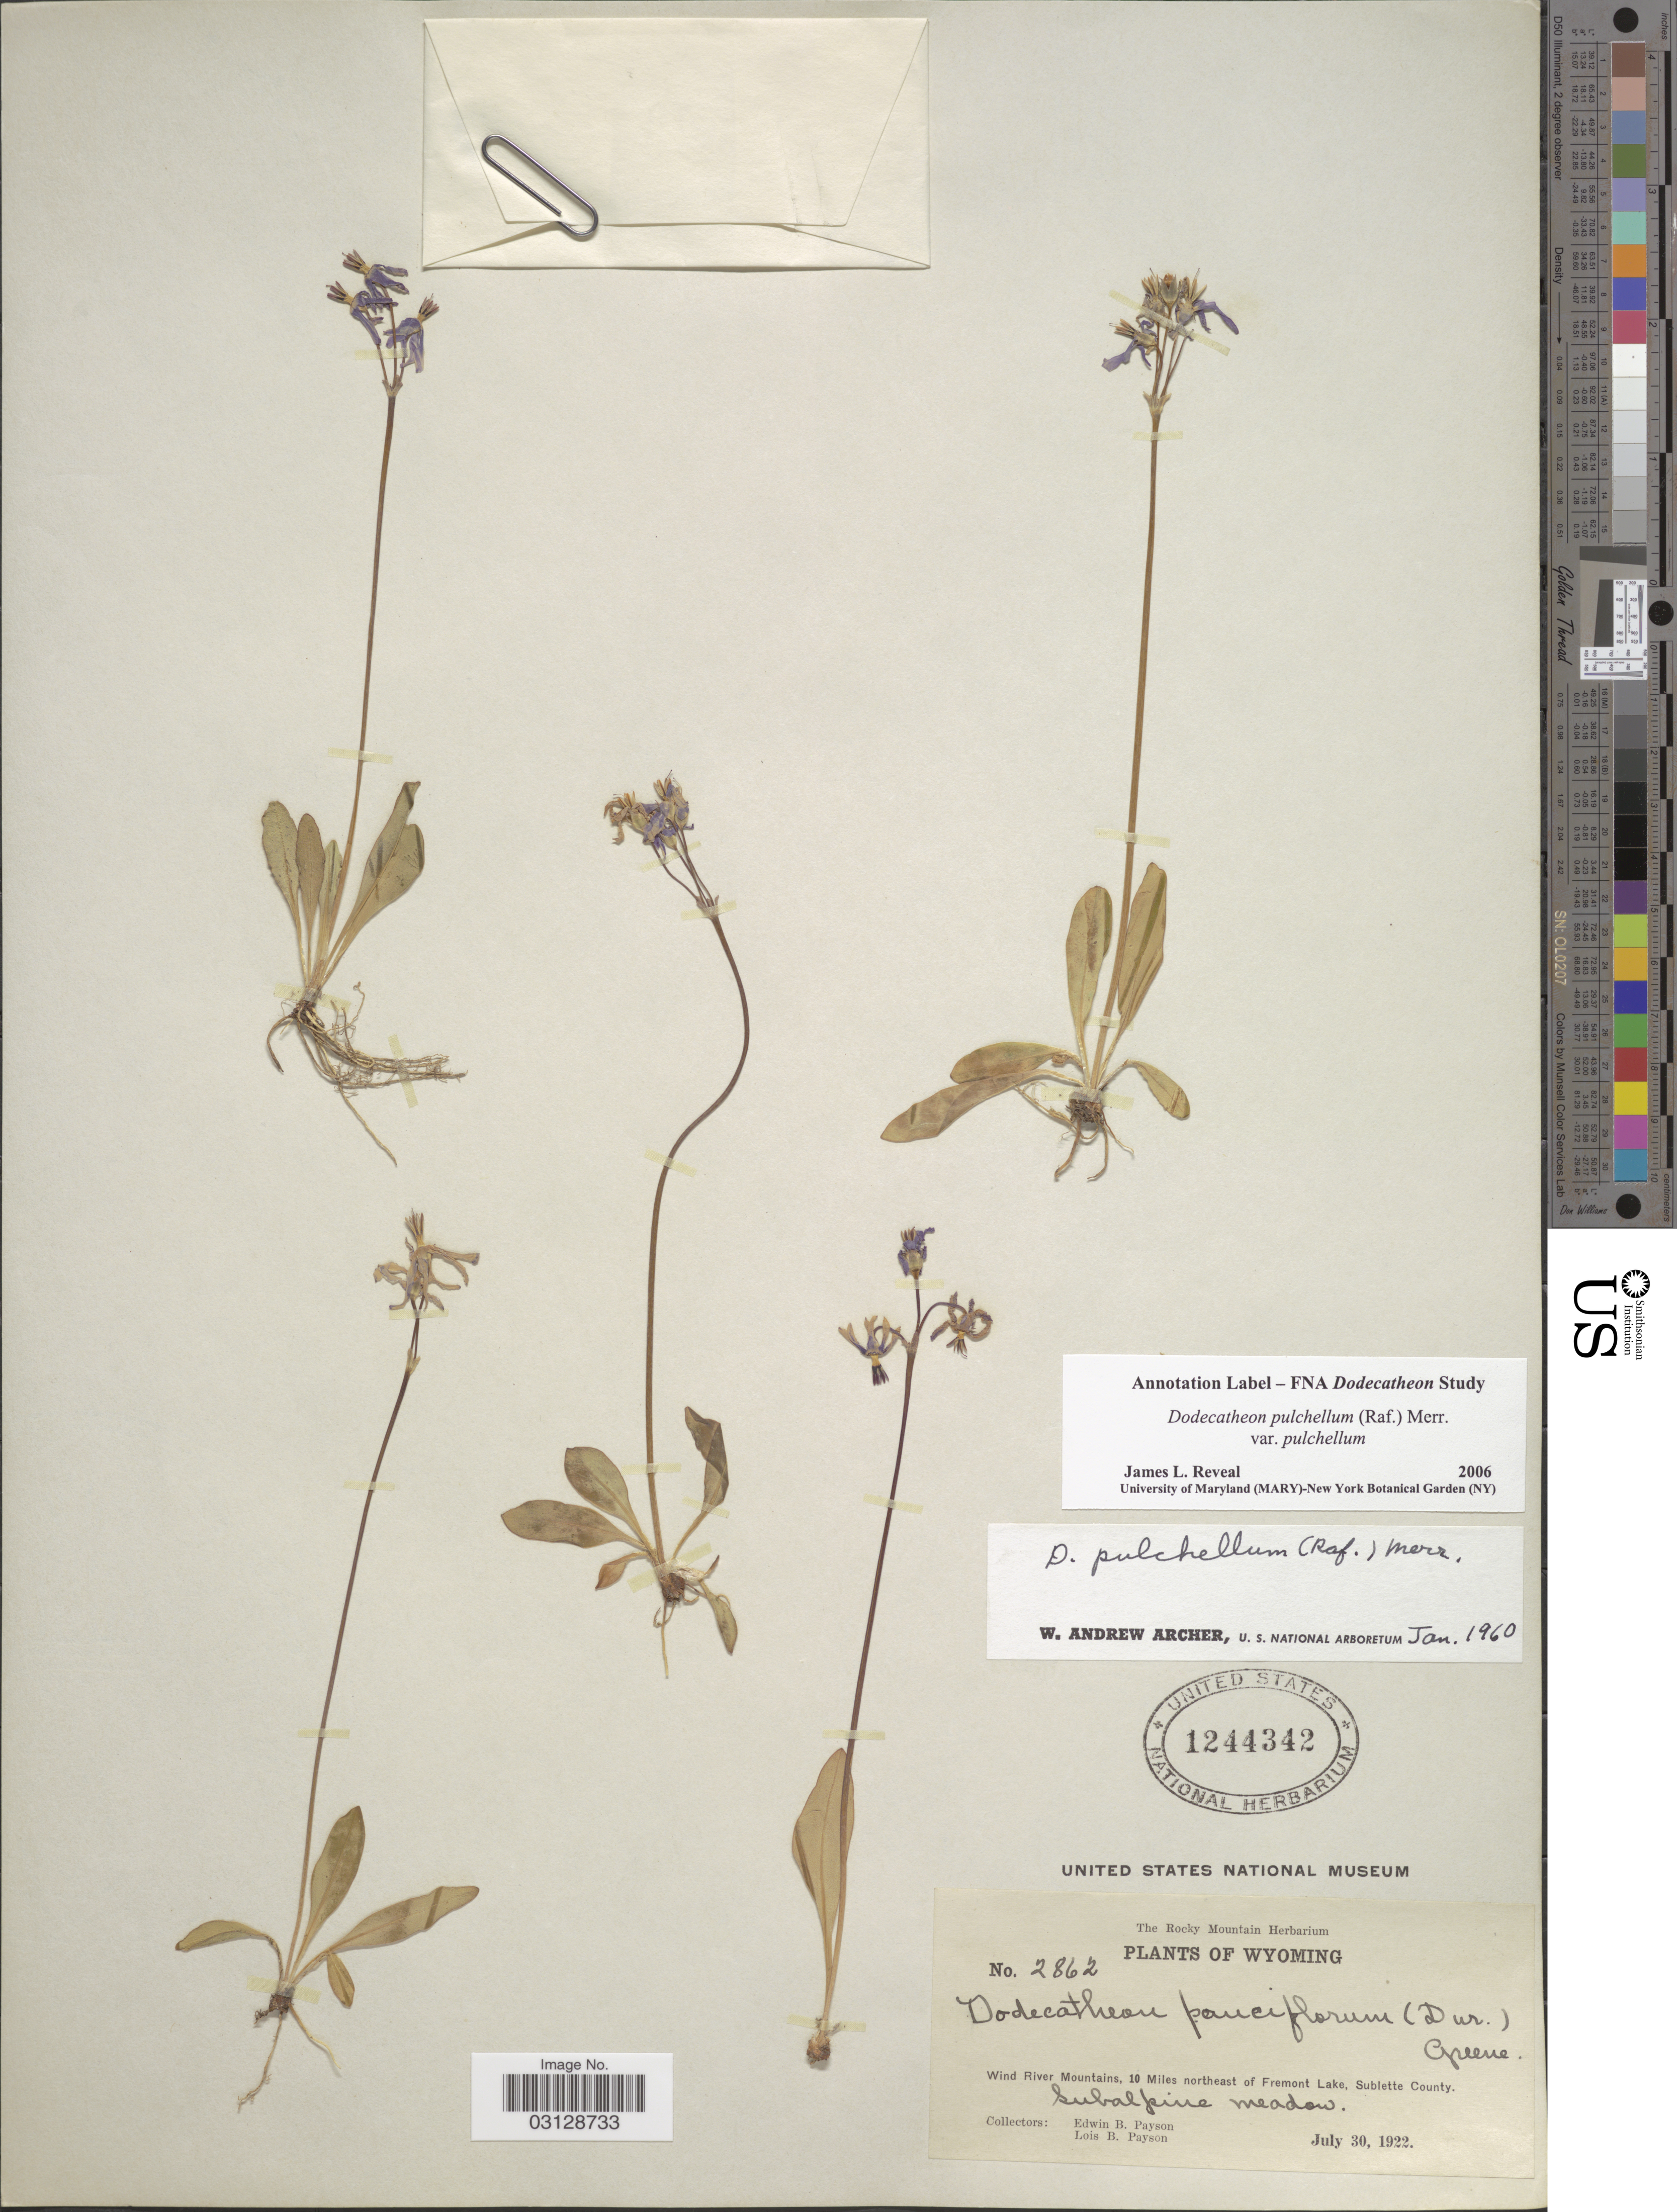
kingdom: Plantae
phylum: Tracheophyta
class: Magnoliopsida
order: Ericales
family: Primulaceae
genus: Dodecatheon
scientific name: Dodecatheon pulchellum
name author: (Raf.) Merr.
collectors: E. B. Payson & L. Payson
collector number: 2862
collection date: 1922-07-30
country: United States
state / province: Wyoming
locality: Wind River Mountains, 10 miles northeast of Fremont Lake, Sublette County.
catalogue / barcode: US 1244342